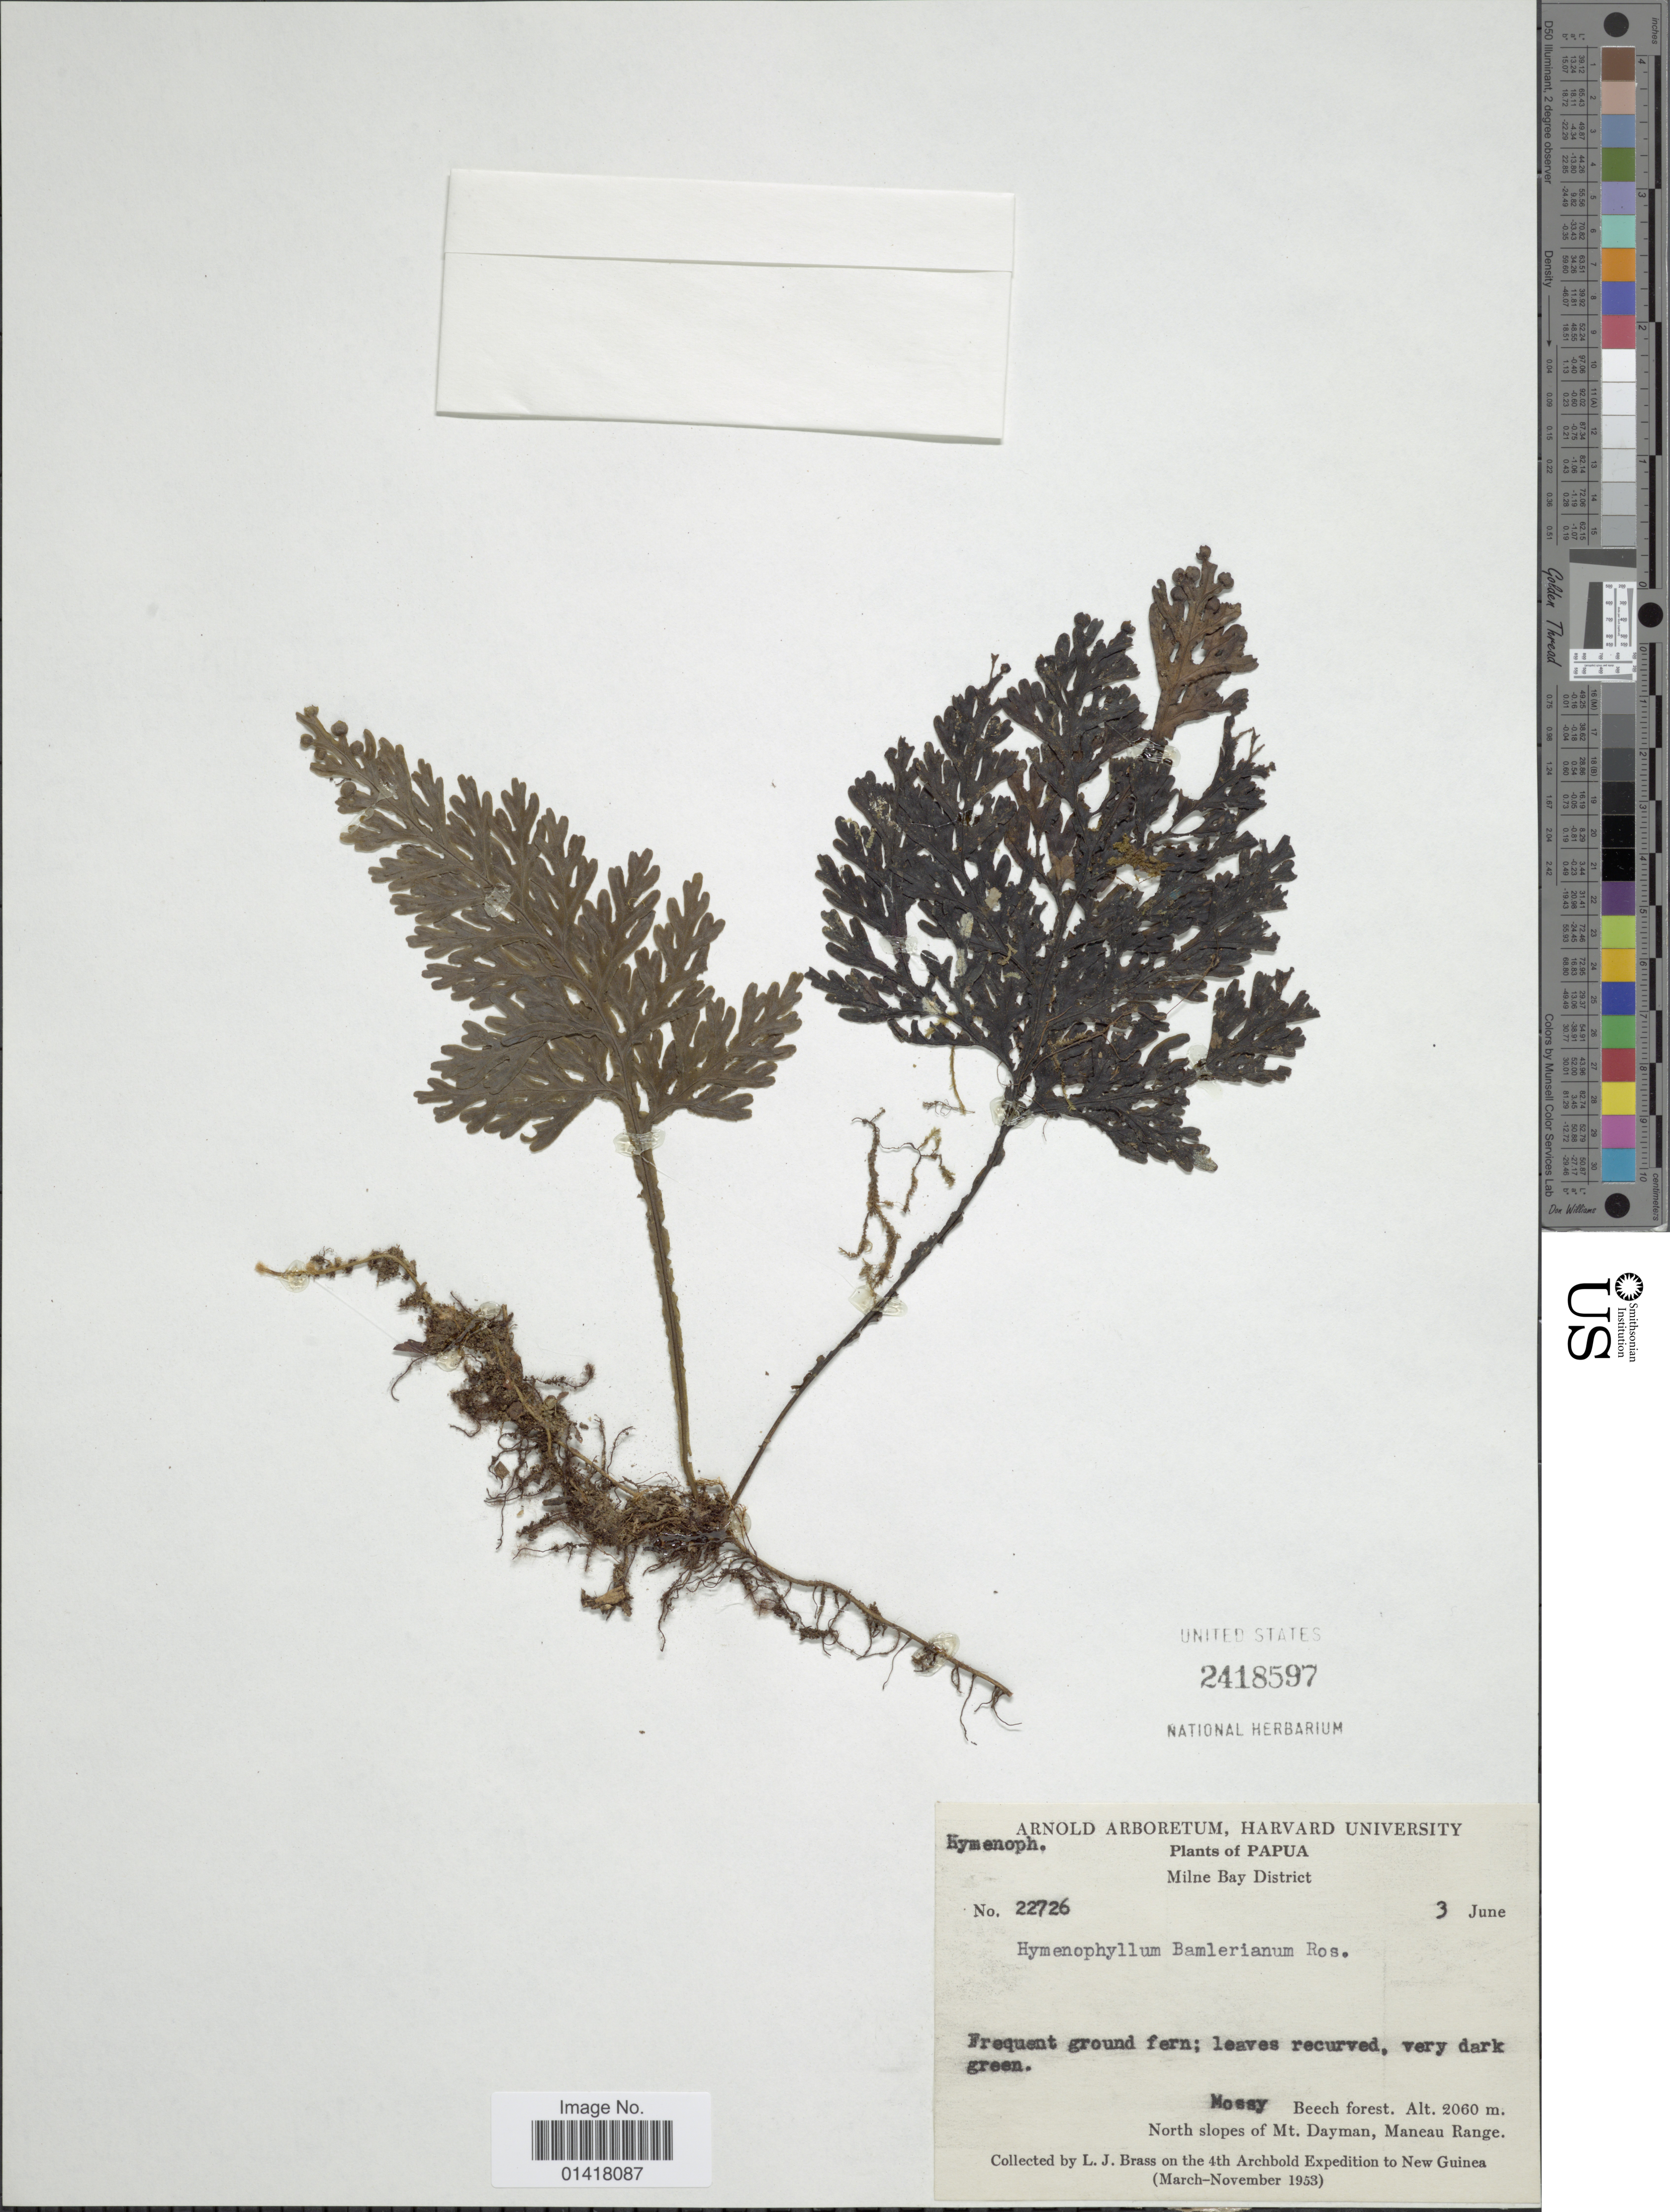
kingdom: Plantae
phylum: Tracheophyta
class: Polypodiopsida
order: Hymenophyllales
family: Hymenophyllaceae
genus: Hymenophyllum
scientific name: Hymenophyllum bamlerianum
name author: Rosenst.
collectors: L. J. Brass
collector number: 22726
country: Papua New Guinea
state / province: Milne Bay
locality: Milne Bay District. Mossy Beech Forest. North slopes of Mt. Dayman, Manau range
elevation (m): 2060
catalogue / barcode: US 2418597